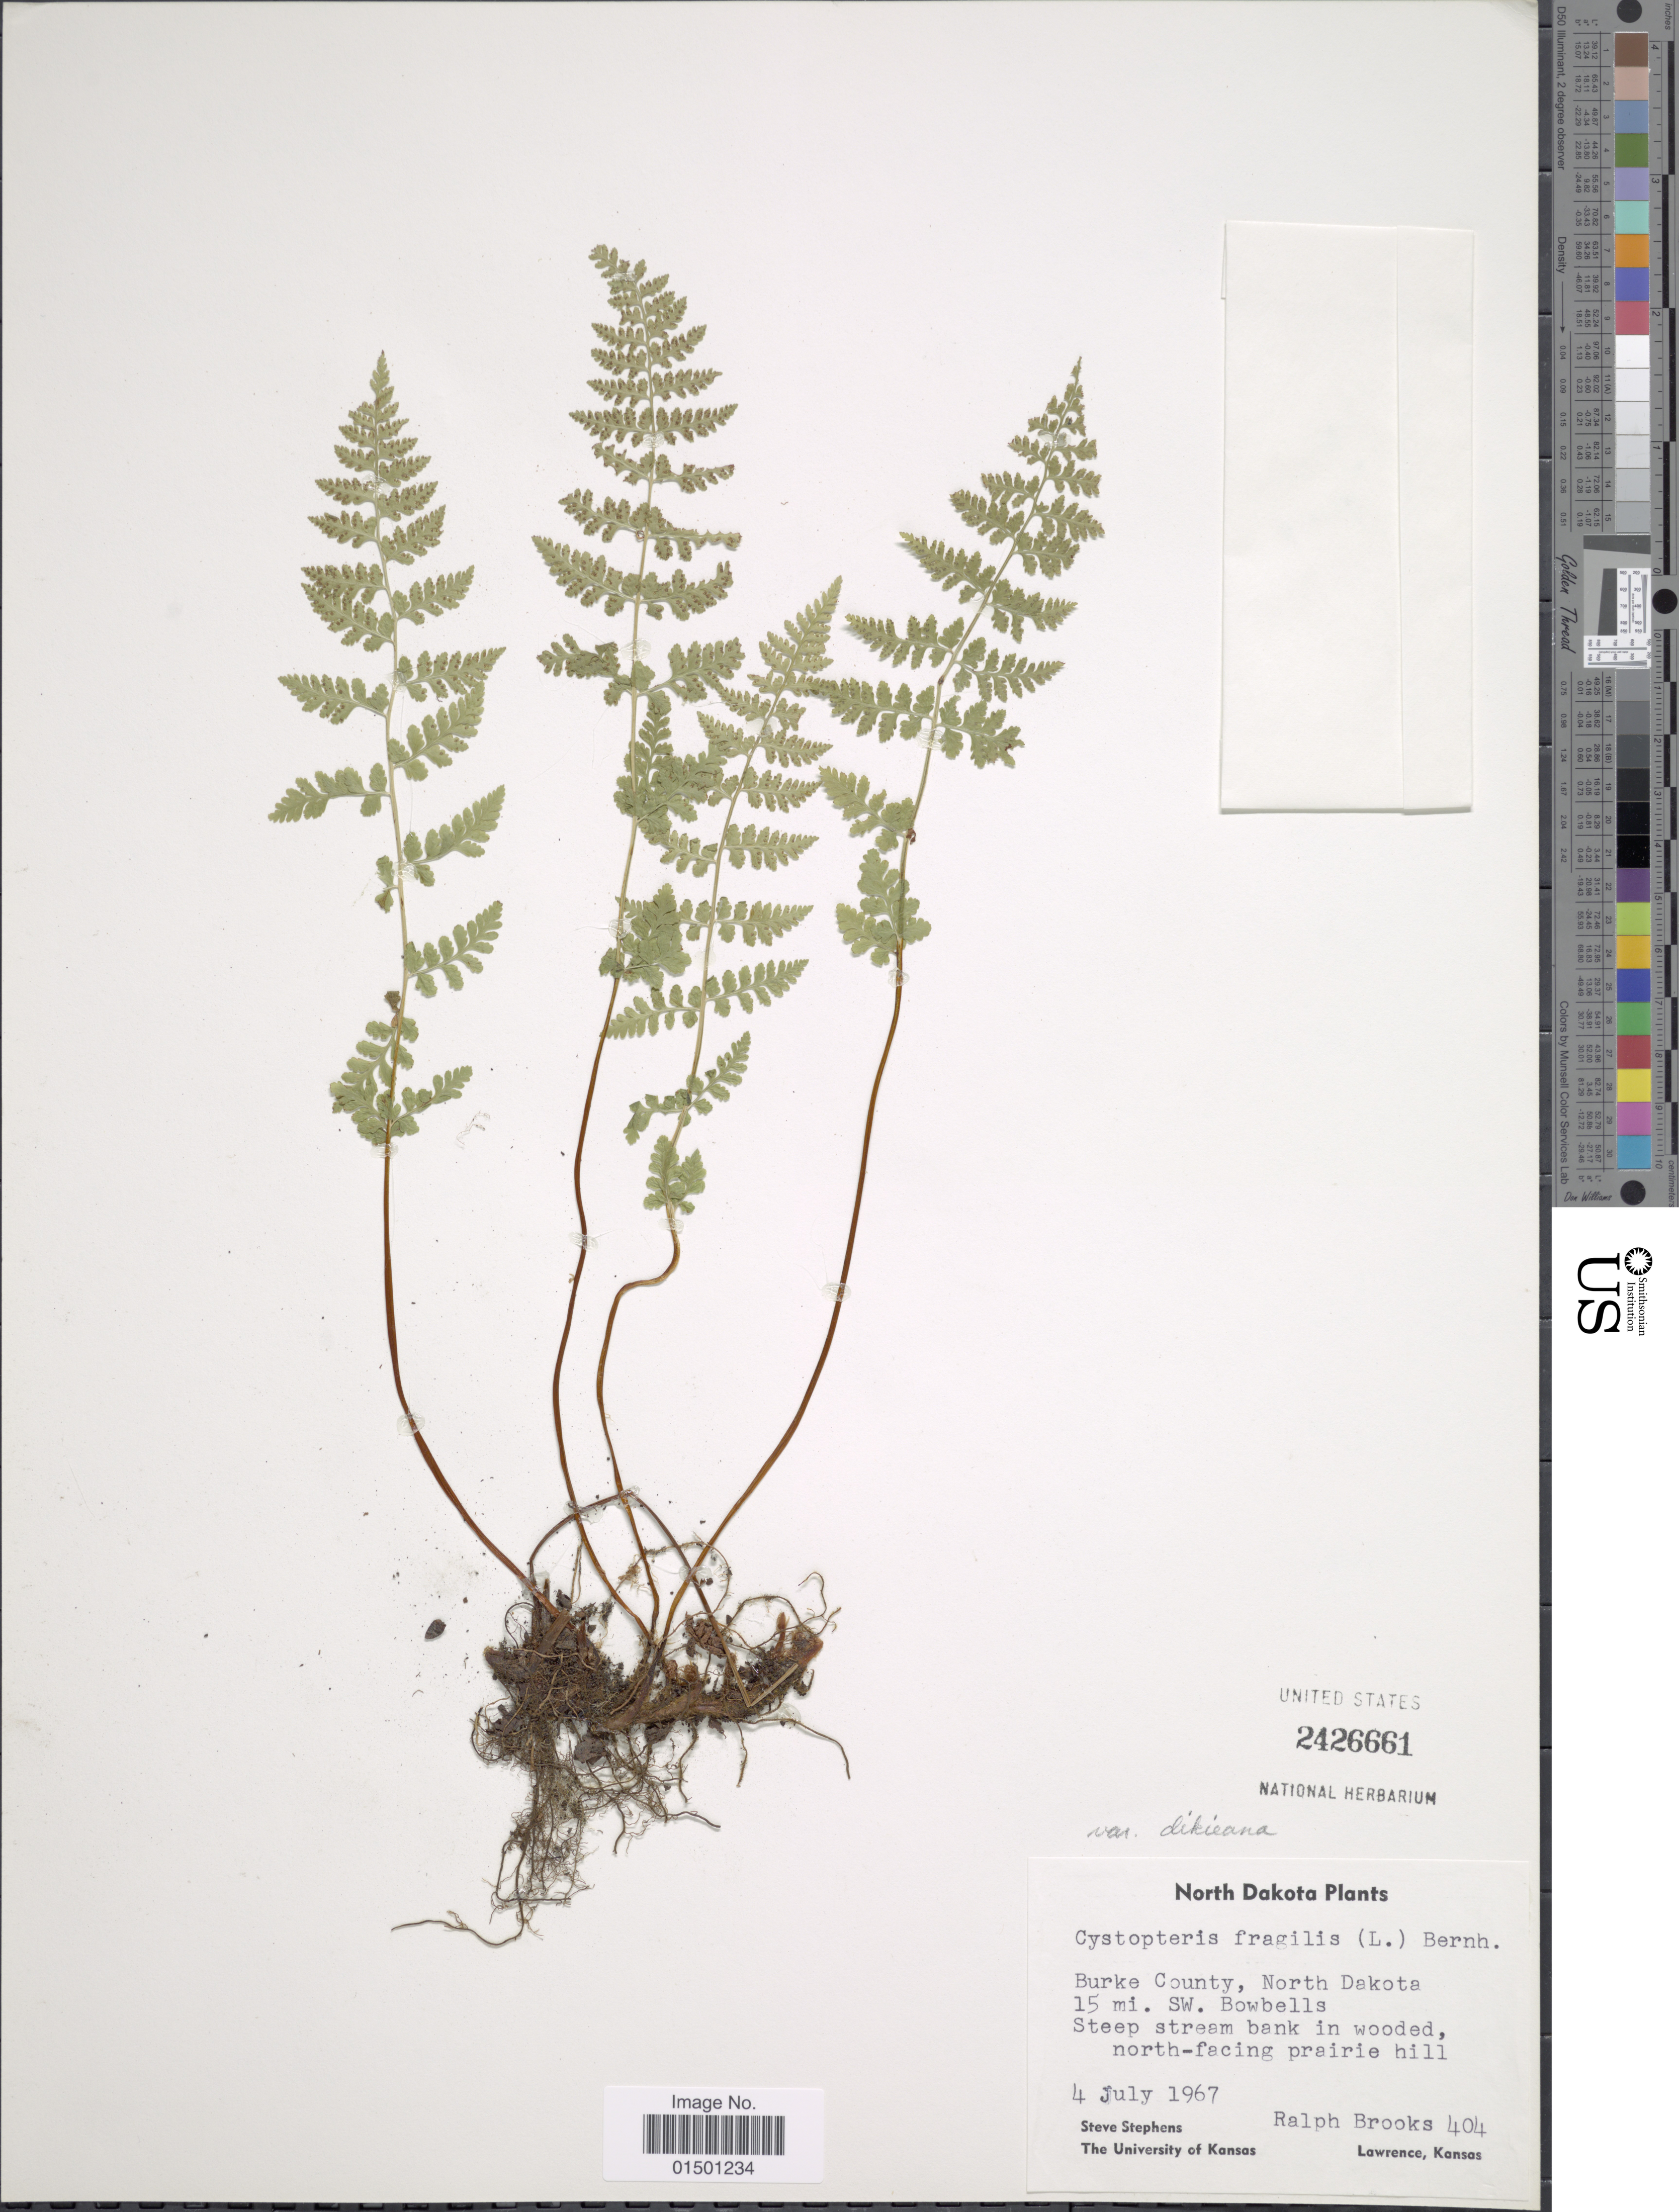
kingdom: Plantae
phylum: Tracheophyta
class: Polypodiopsida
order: Polypodiales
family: Cystopteridaceae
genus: Cystopteris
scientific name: Cystopteris fragilis var. dickieana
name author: B. Boivin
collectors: R. E. Brooks & S. Stephens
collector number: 404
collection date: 1967-07-04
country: United States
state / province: North Dakota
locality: Burke County, North Dakota 15 mi. SW. Bowbells Steep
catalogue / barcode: US 2426661